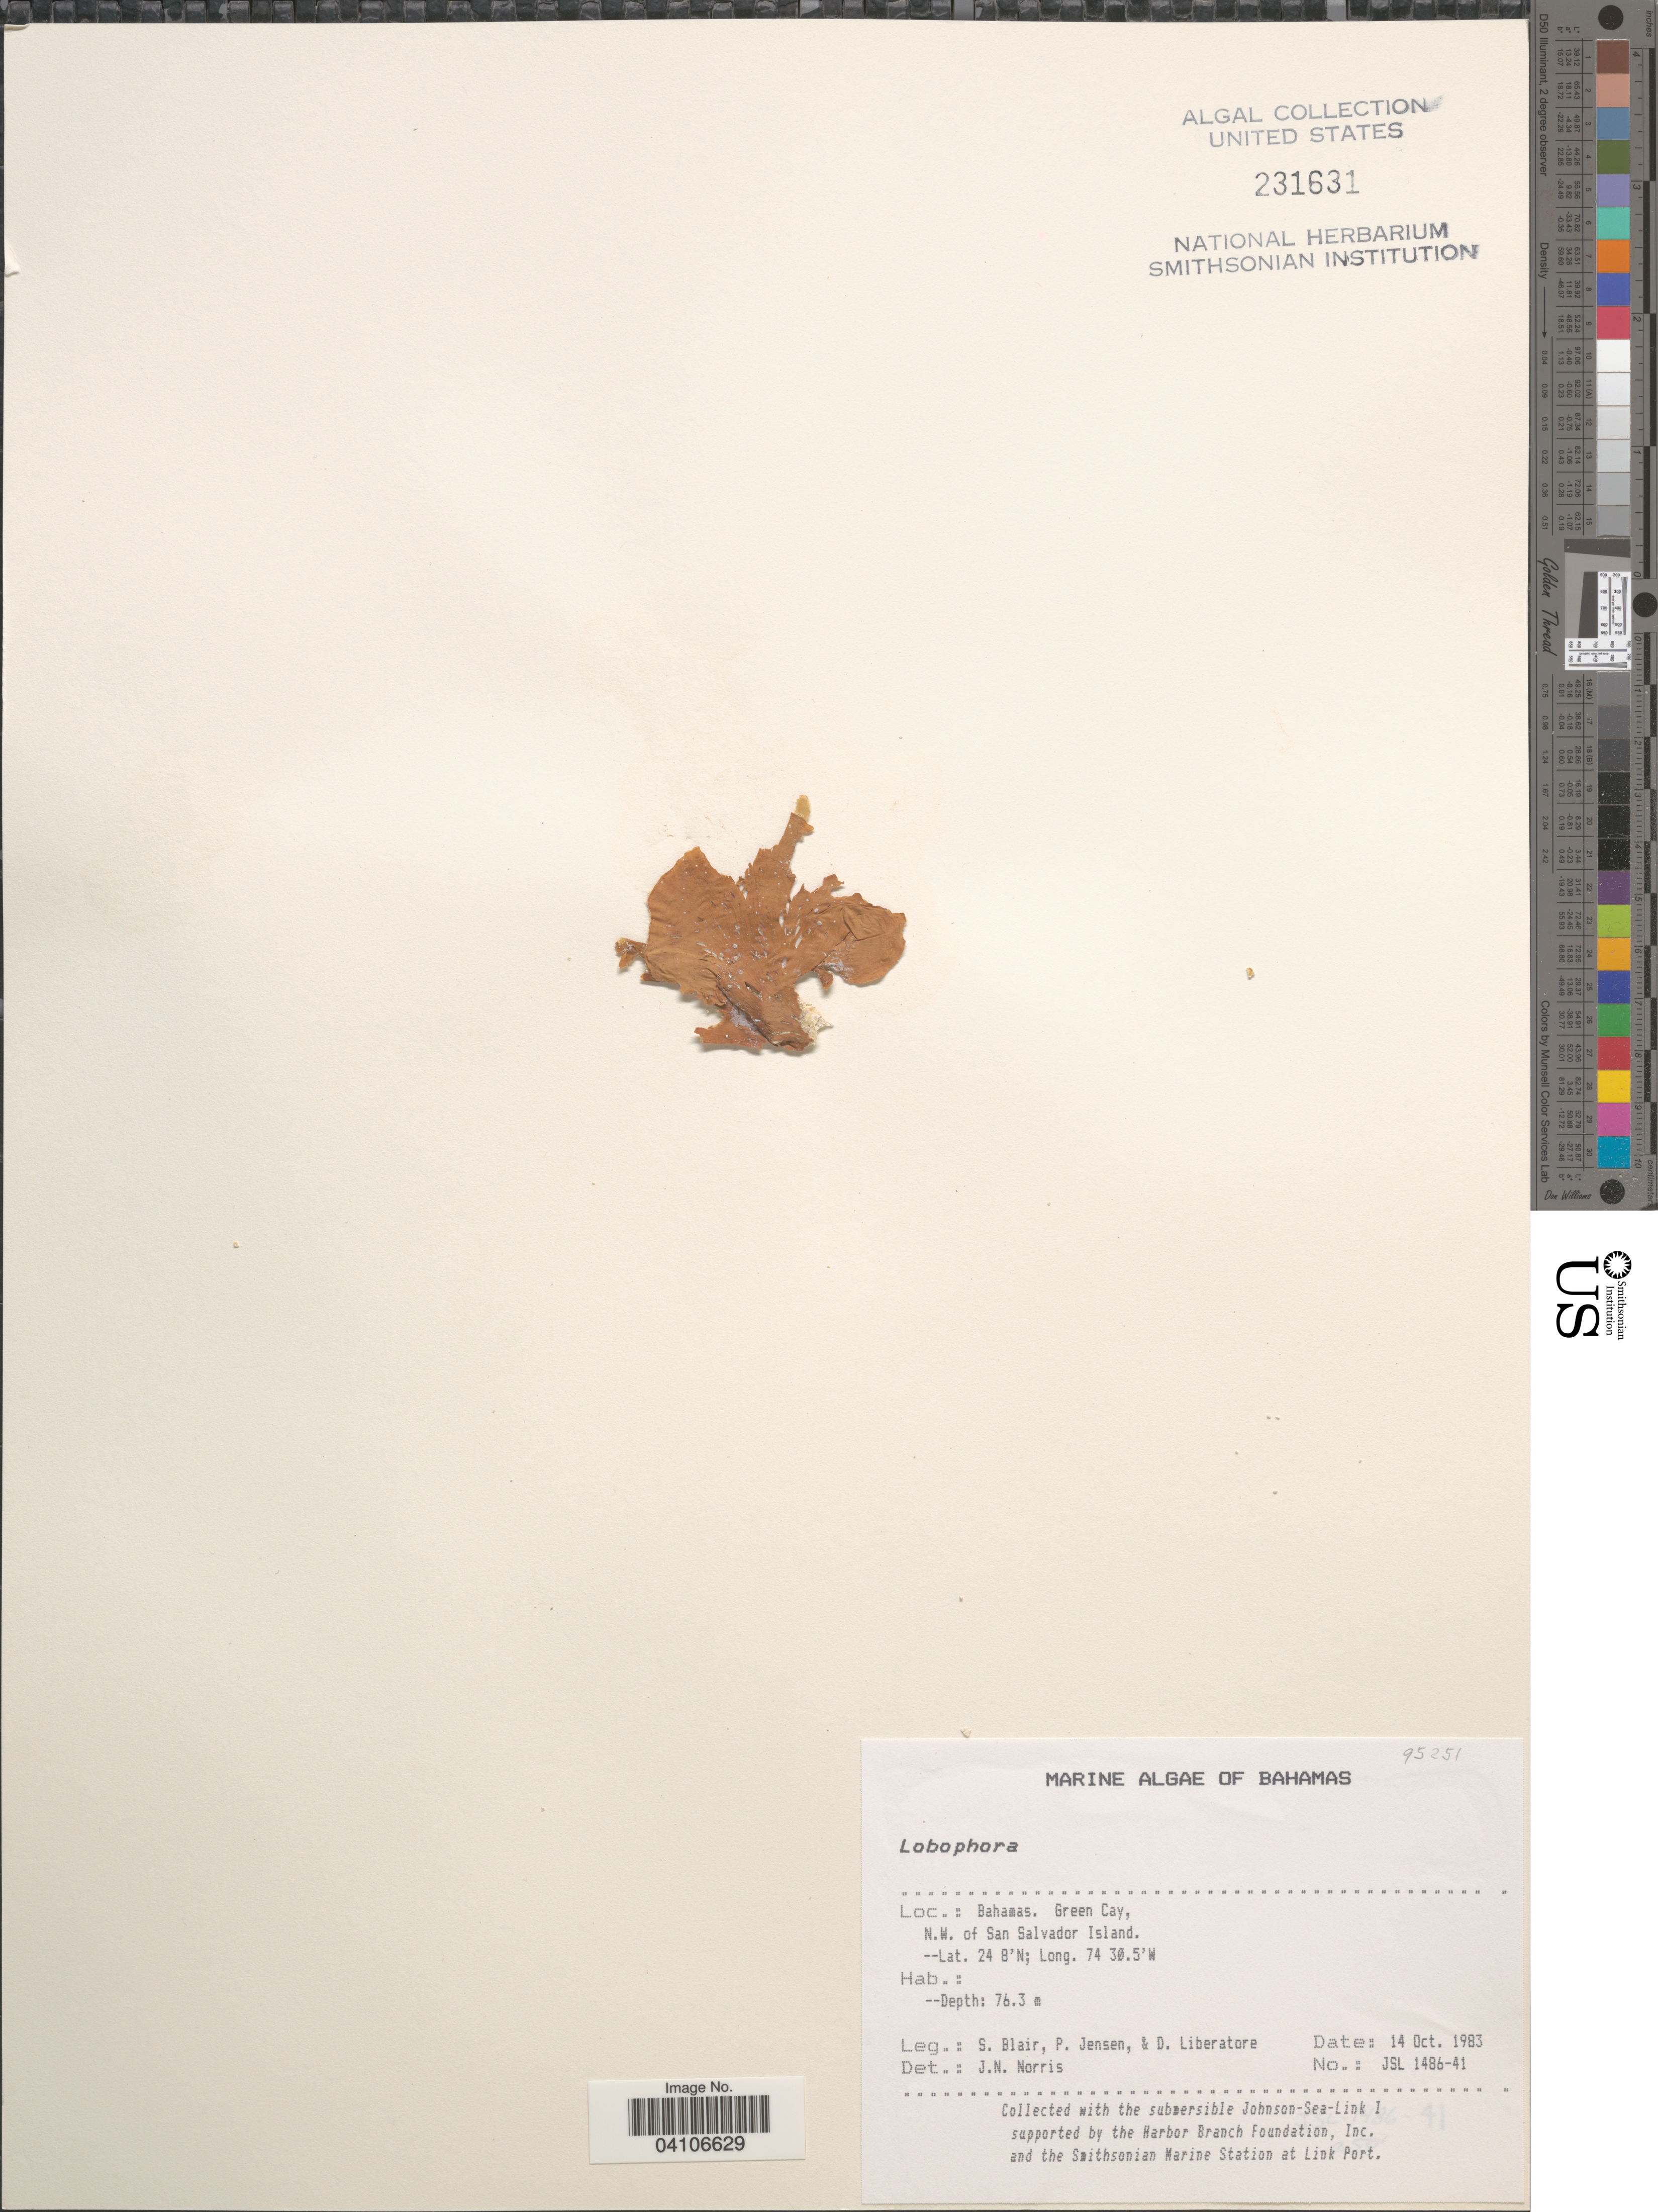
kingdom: Chromista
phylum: Ochrophyta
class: Phaeophyceae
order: Dictyotales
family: Dictyotaceae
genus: Lobophora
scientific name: Lobophora sp.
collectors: S. M. Blair, P. Jensen & D. Liberatore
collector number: JSL 1486-41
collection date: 1983-10-14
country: Bahamas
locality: Green Cay, N.W. of San Salvador Island.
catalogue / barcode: US 231631